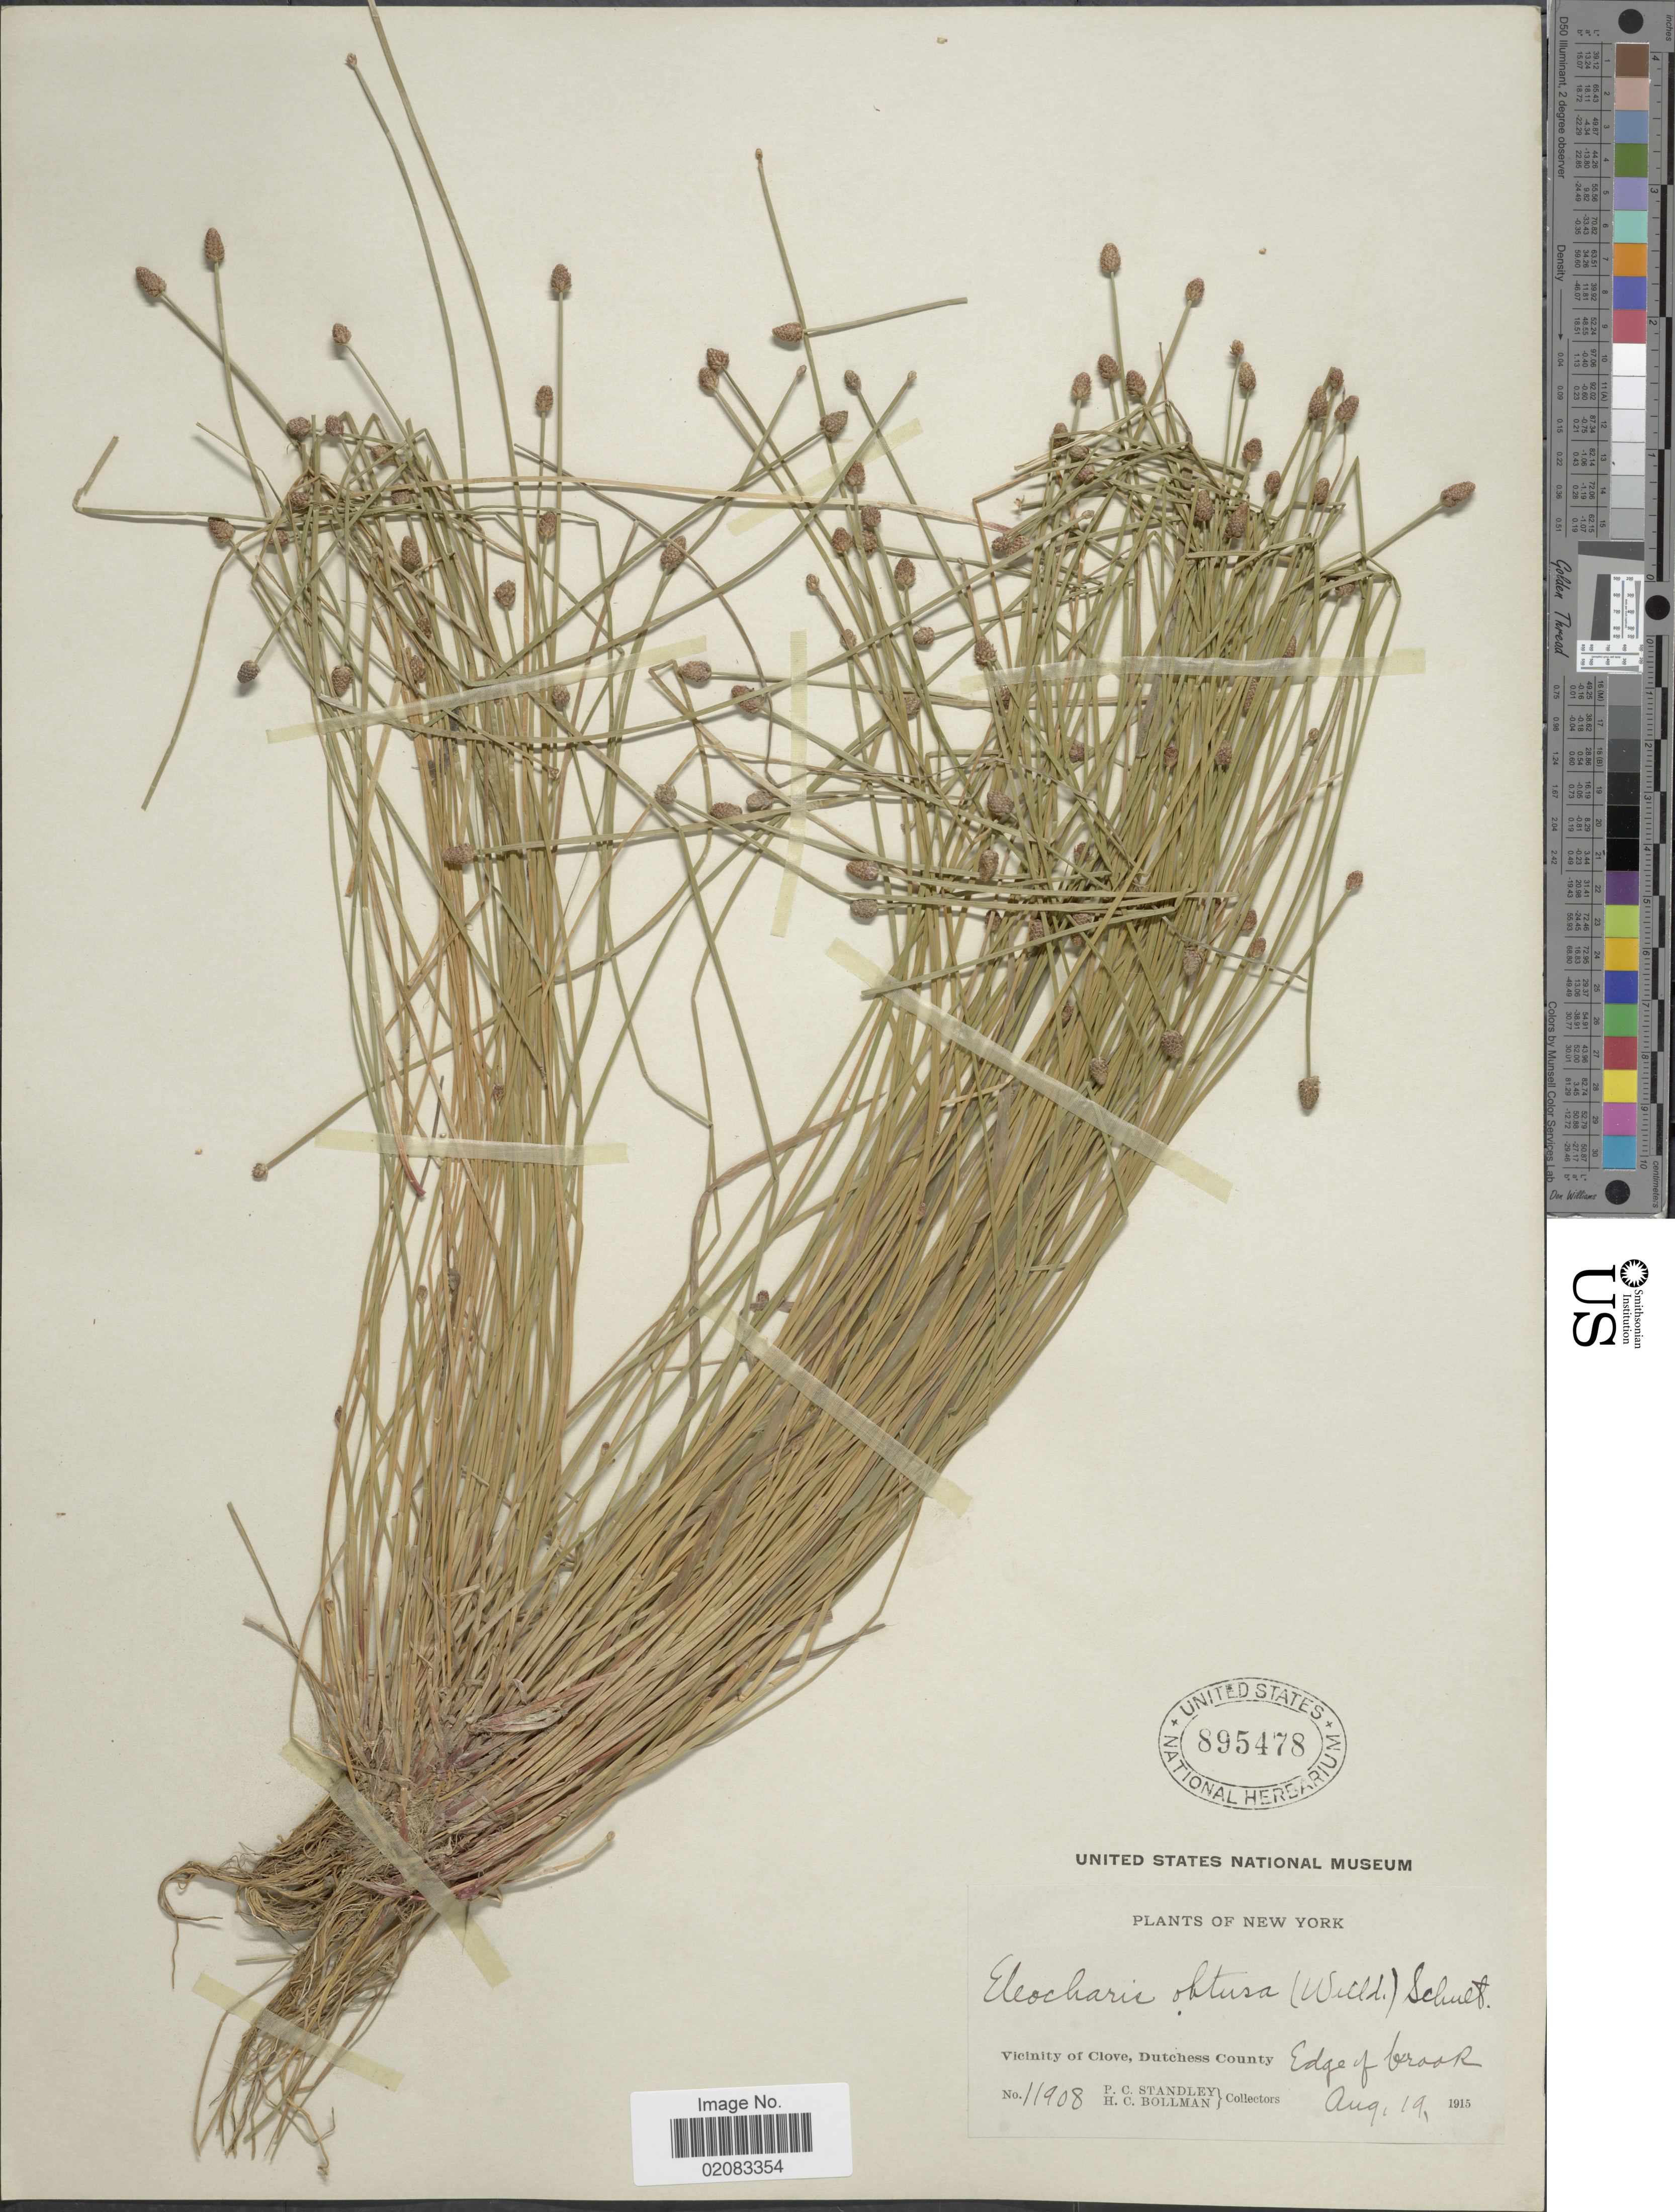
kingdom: Plantae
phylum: Tracheophyta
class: Liliopsida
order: Poales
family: Cyperaceae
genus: Eleocharis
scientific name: Eleocharis obtusa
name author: (Willd.) Schult.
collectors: P. C. Standley & H. C. Bollman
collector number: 11908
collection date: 1915-08-19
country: United States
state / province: New York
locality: Vicinity of Clove, Dutches County, Edge of brook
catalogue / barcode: US 895478